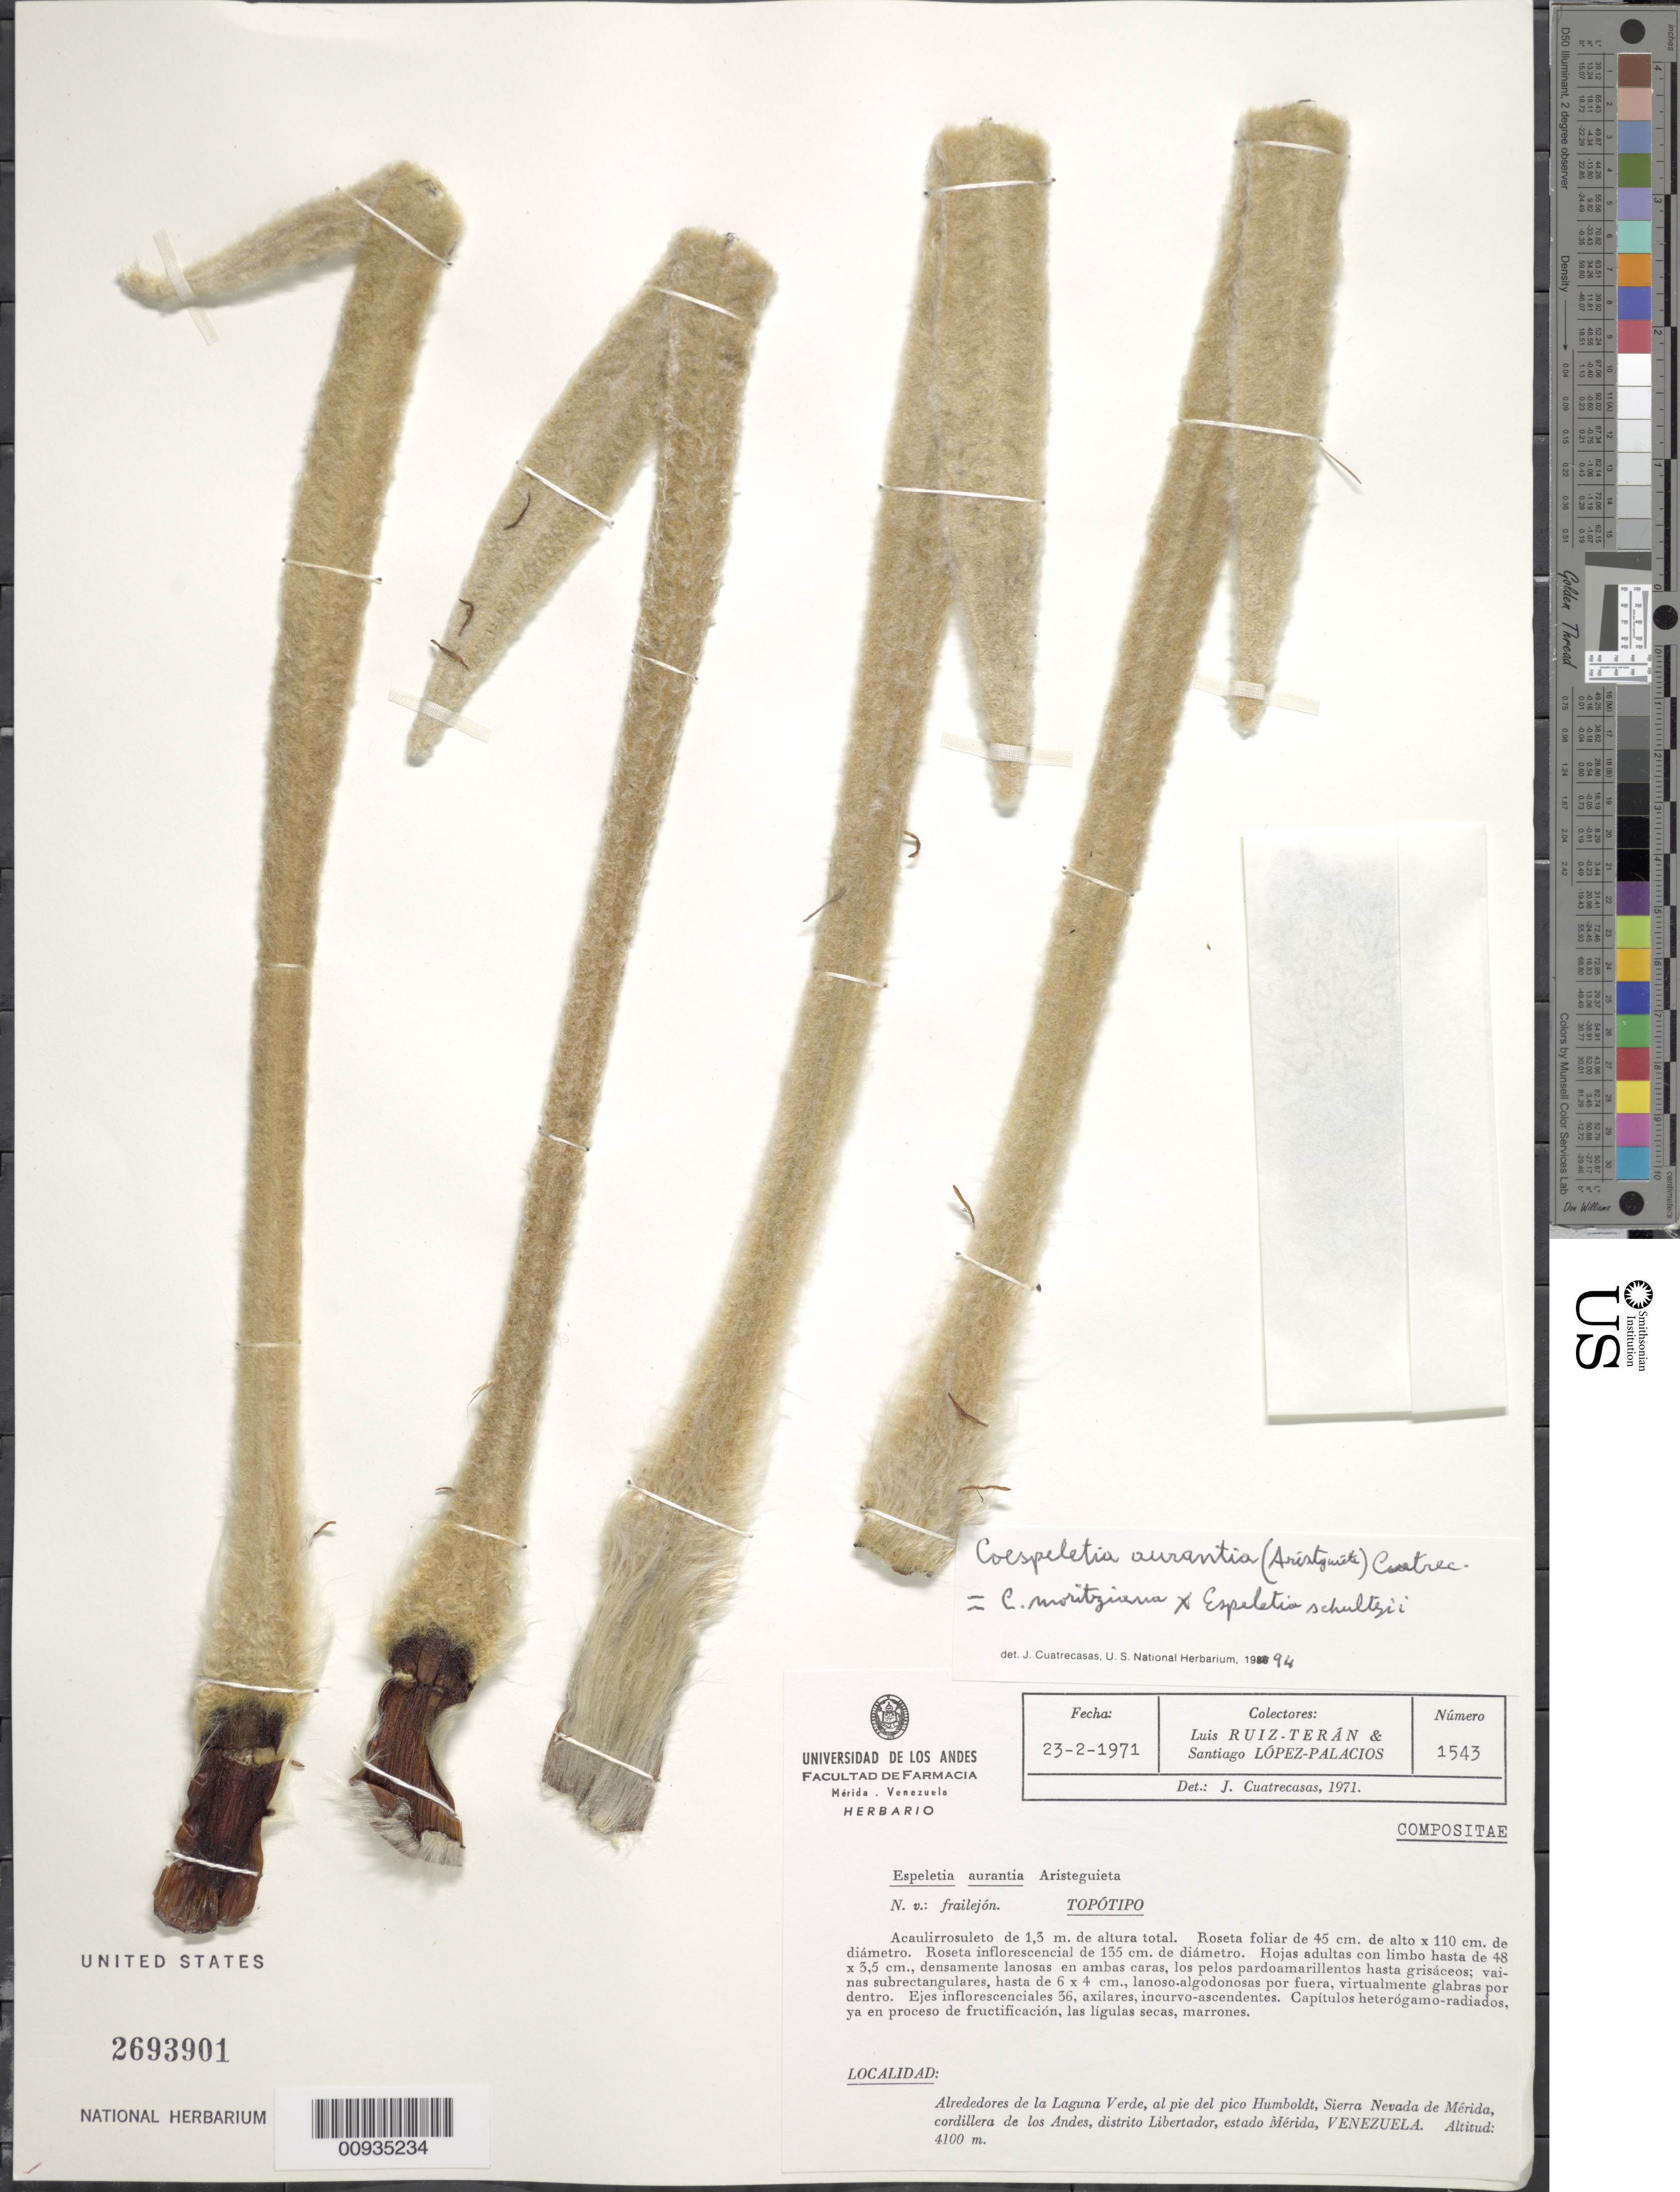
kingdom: Plantae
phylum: Tracheophyta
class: Magnoliopsida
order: Asterales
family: Asteraceae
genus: Coespeletia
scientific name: Coespeletia x aurantia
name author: Aristeg.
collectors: L. Teran & S. López-Palacios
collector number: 1543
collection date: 1971-02-23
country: Venezuela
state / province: Mérida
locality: Alrededores de la Laguna Verde, al pie del pico Humboldt, Sierra Nevada de Merida, cordillera de los Andes, distrito Libertador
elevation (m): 4100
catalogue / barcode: US 2693901